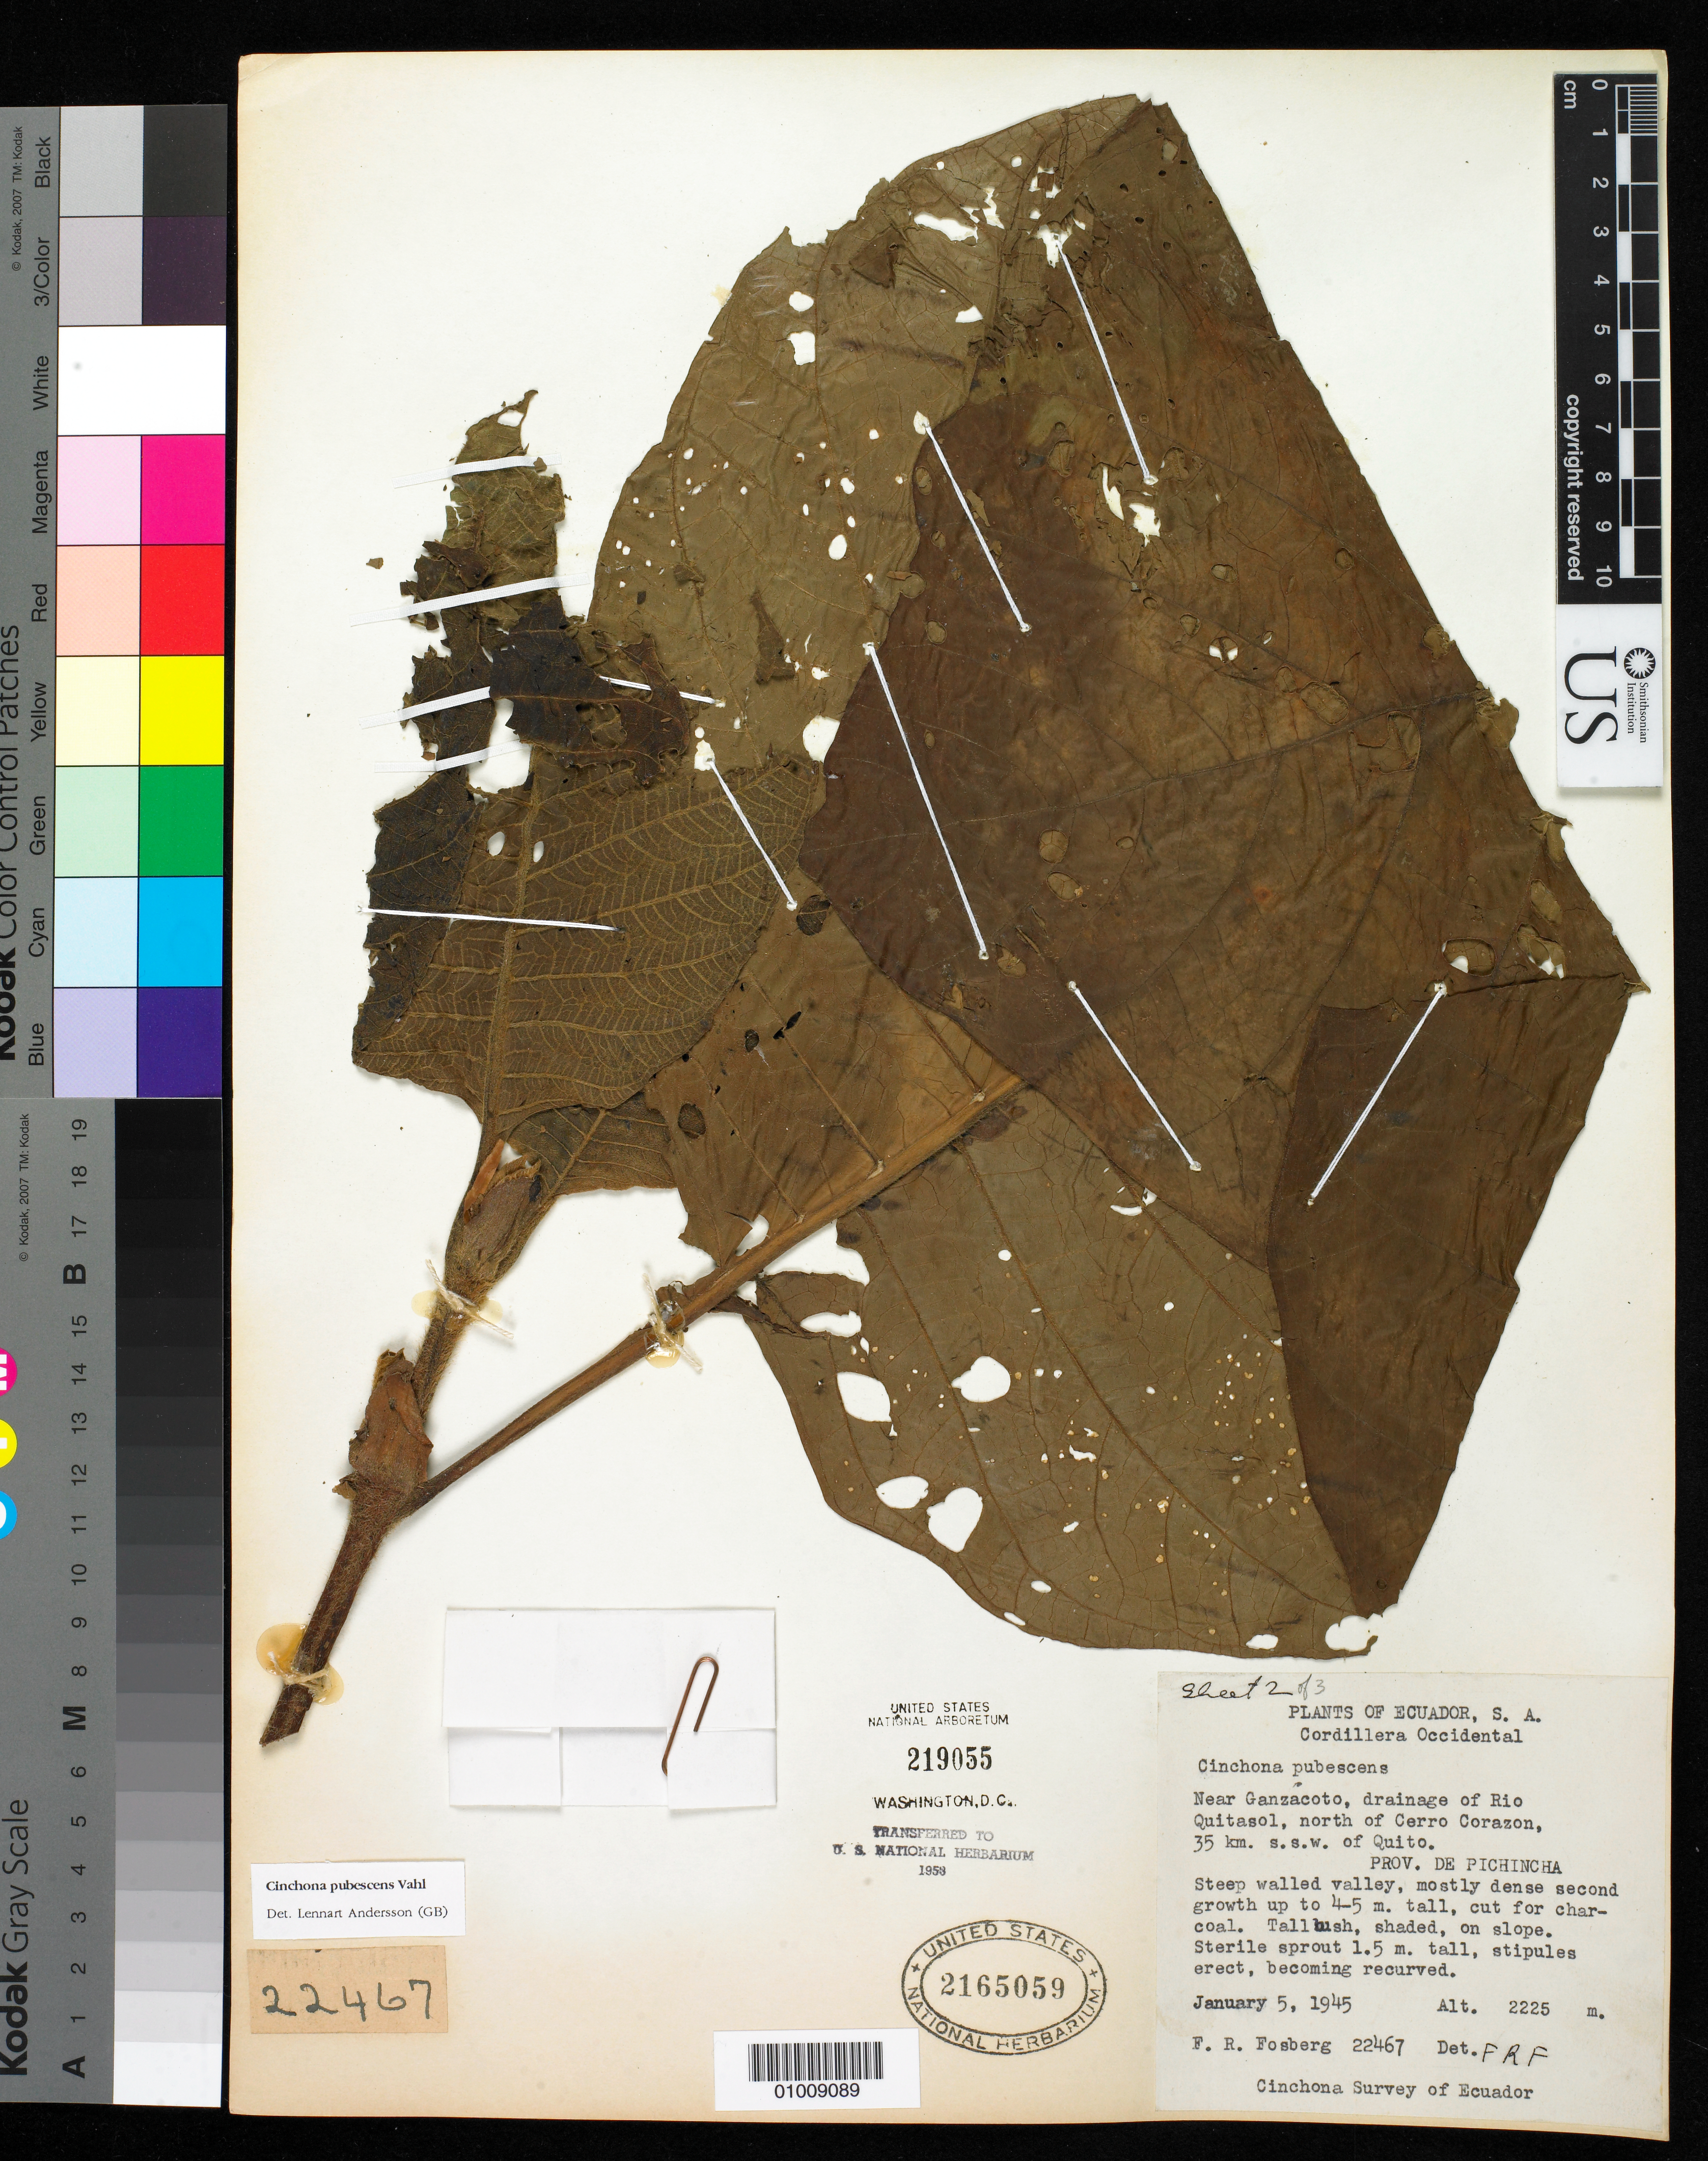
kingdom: Plantae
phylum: Tracheophyta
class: Magnoliopsida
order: Gentianales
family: Rubiaceae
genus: Cinchona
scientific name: Cinchona pubescens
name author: Vahl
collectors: F. R. Fosberg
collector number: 22467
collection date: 1945-01-05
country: Ecuador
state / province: Pichincha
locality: Near Ganzacoto, drainage of Rio Quitasol, N of Cerro Corazon, SSW of Quito.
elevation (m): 2225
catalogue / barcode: US 2165059